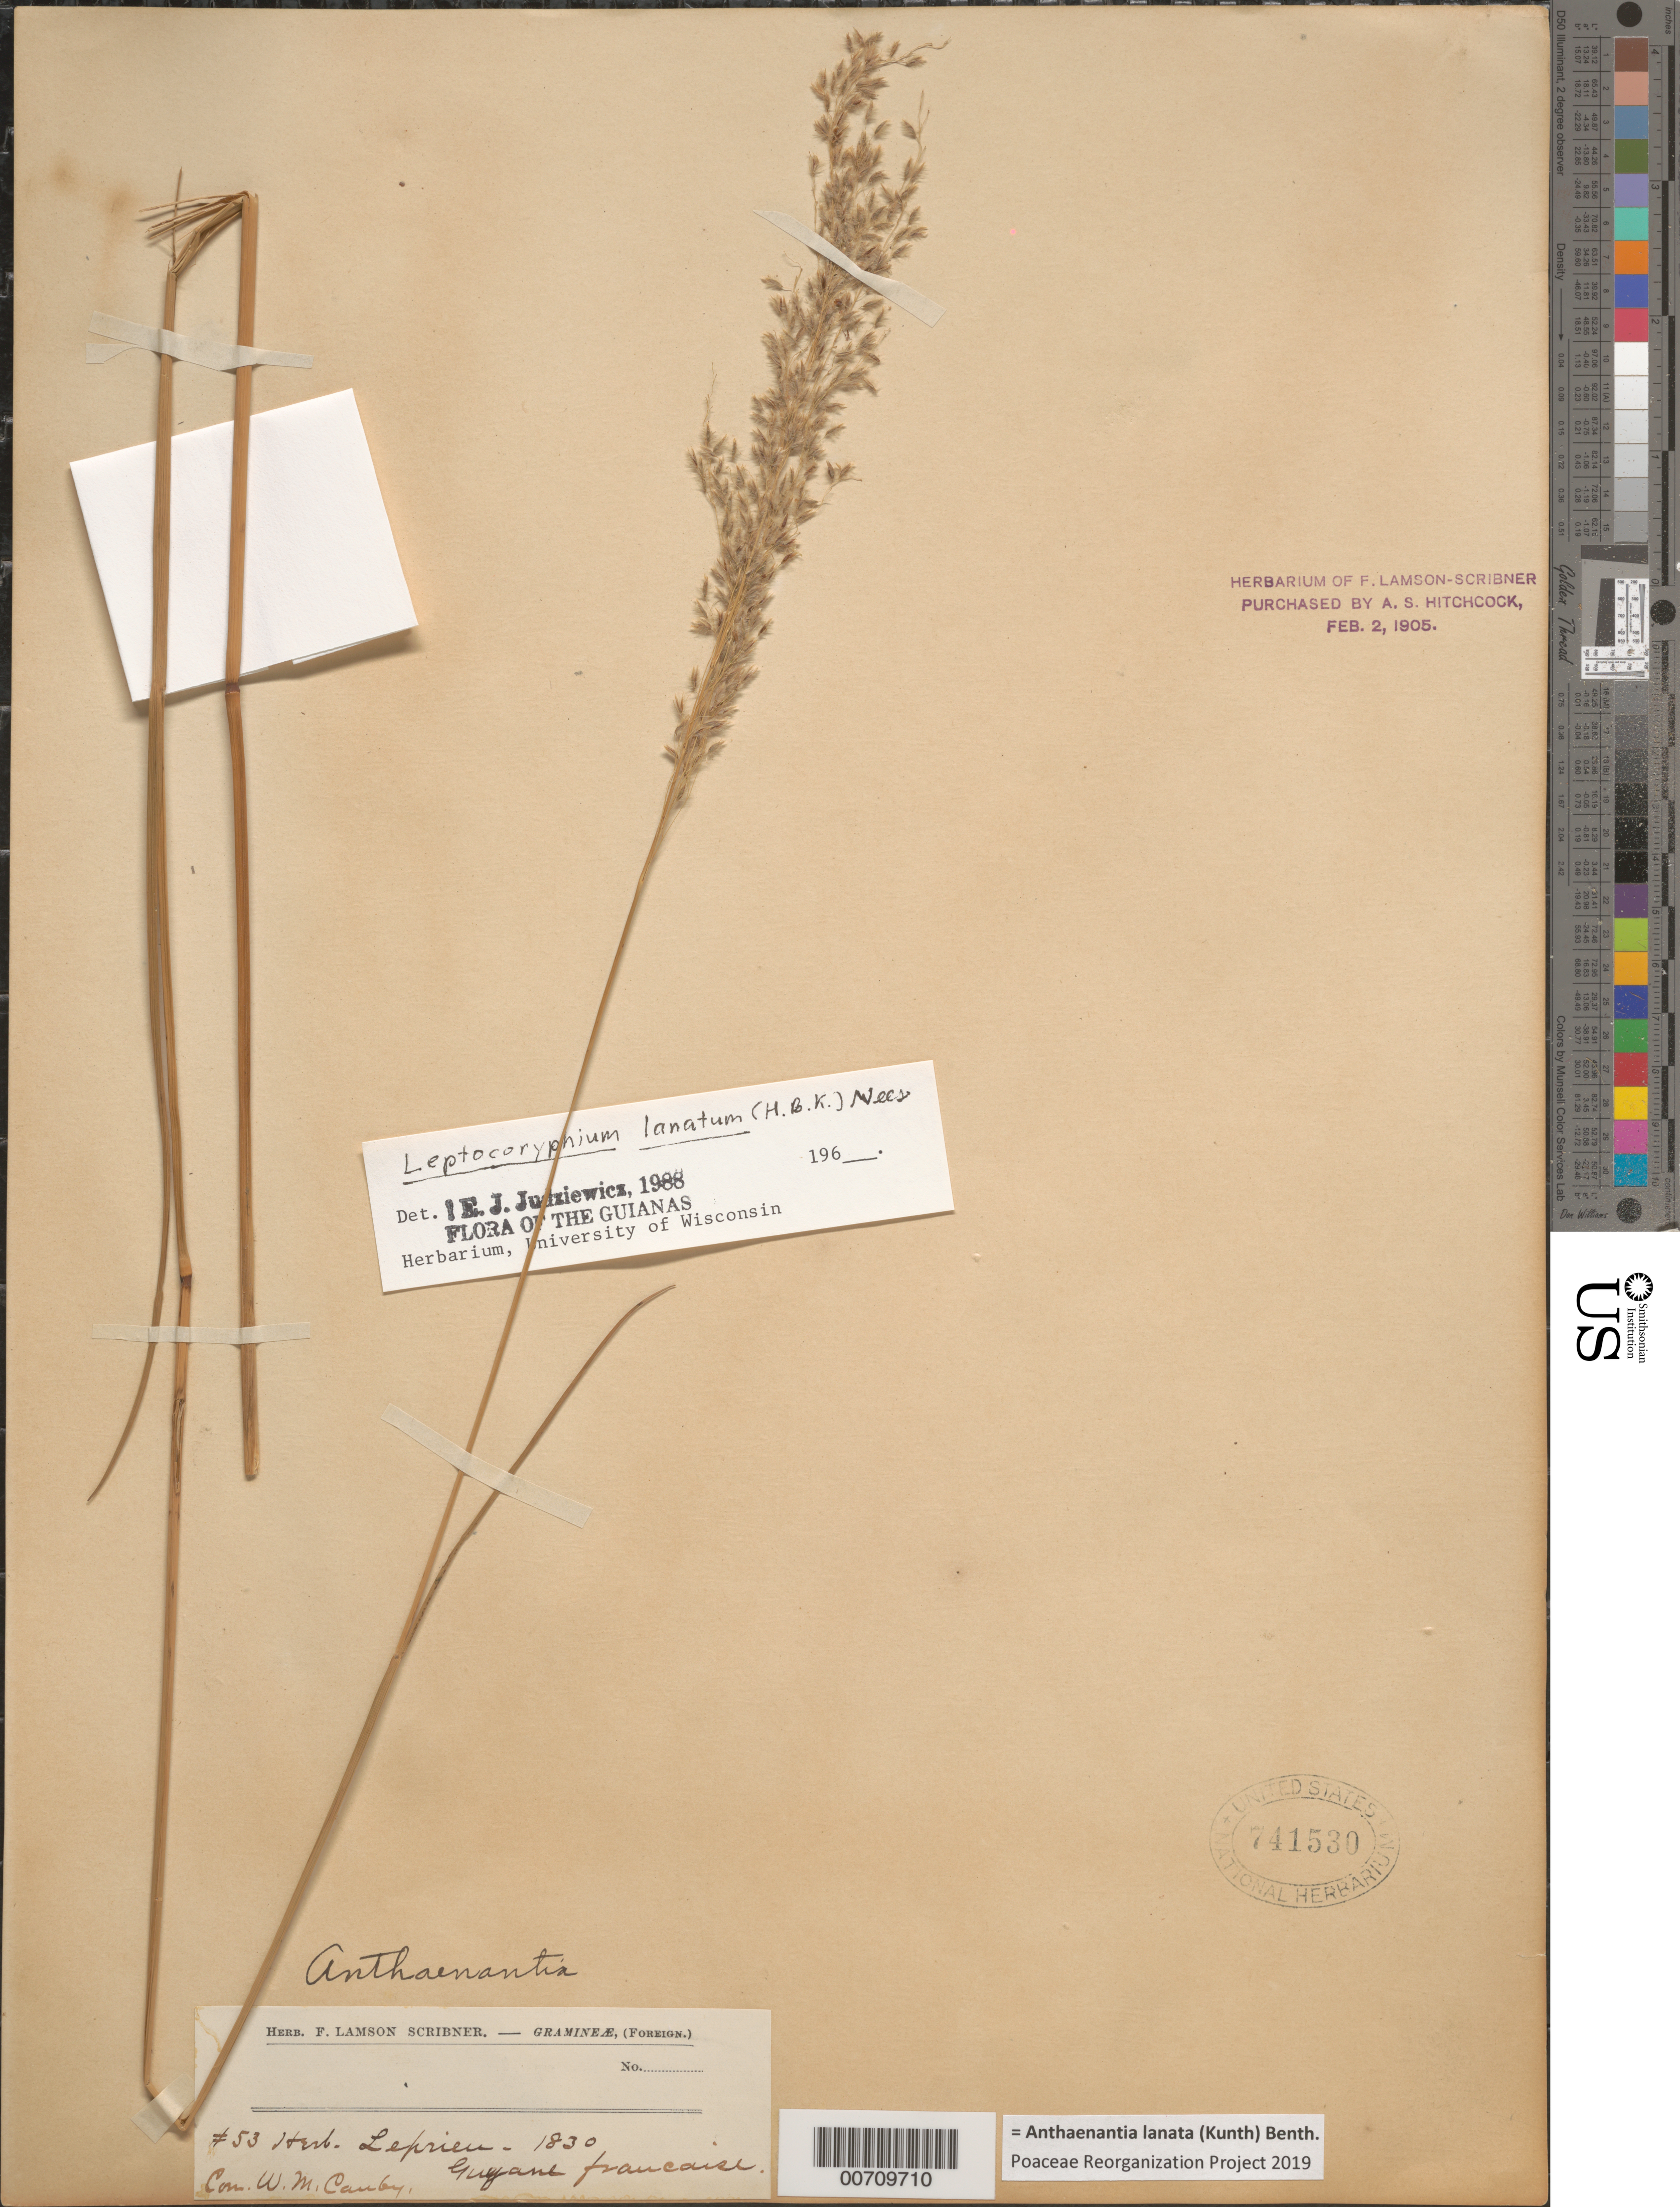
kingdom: Plantae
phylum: Tracheophyta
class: Liliopsida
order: Poales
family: Poaceae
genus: Leptocoryphium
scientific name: Leptocoryphium lanatum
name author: (Kunth) Nees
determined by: Judziewicz, E. J.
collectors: W. M. Canby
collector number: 53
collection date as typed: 1830 ?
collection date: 1830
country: French Guiana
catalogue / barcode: US 741530